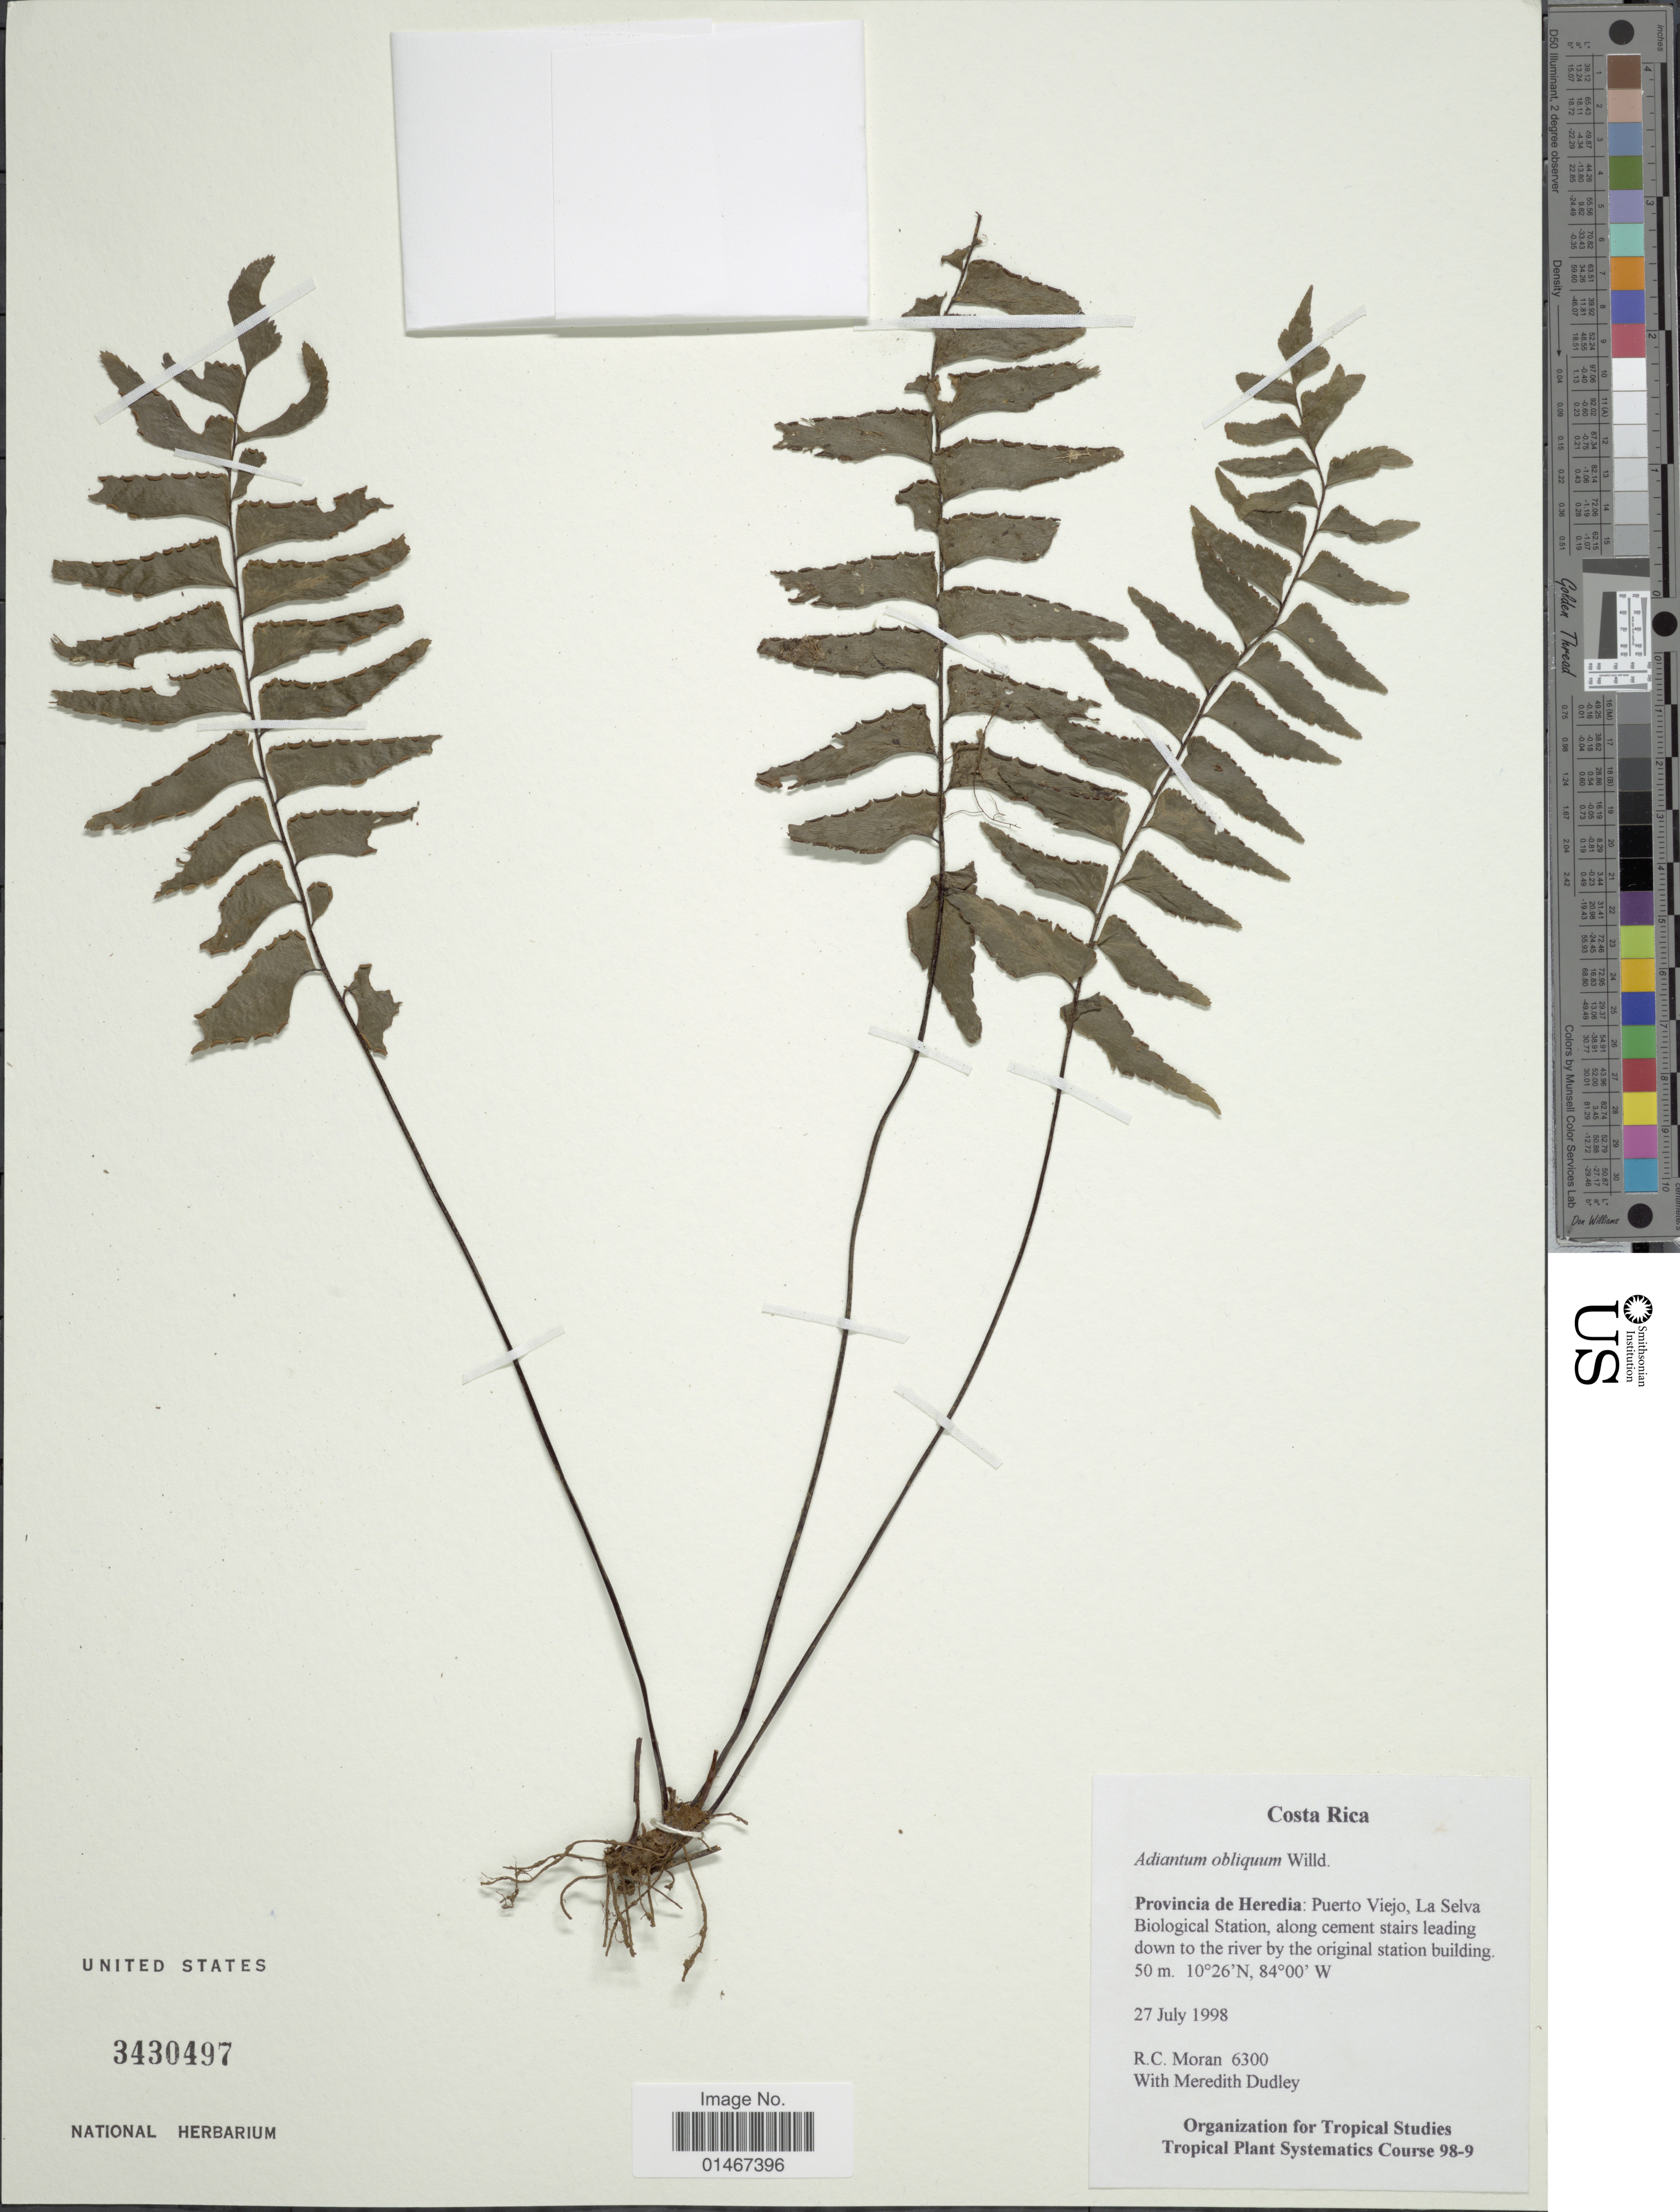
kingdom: Plantae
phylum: Tracheophyta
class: Polypodiopsida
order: Polypodiales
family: Pteridaceae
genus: Adiantum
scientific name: Adiantum obliquum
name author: Willd.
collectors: R. C. Moran & M. Dudley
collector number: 6300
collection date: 1998-07-27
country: Costa Rica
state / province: Heredia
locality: Provincia de Heredia: Puerto Viejo, La Selva Biological Station, along cement stairs leading down to the river by the original station building.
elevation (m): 50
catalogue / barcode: US 3430497